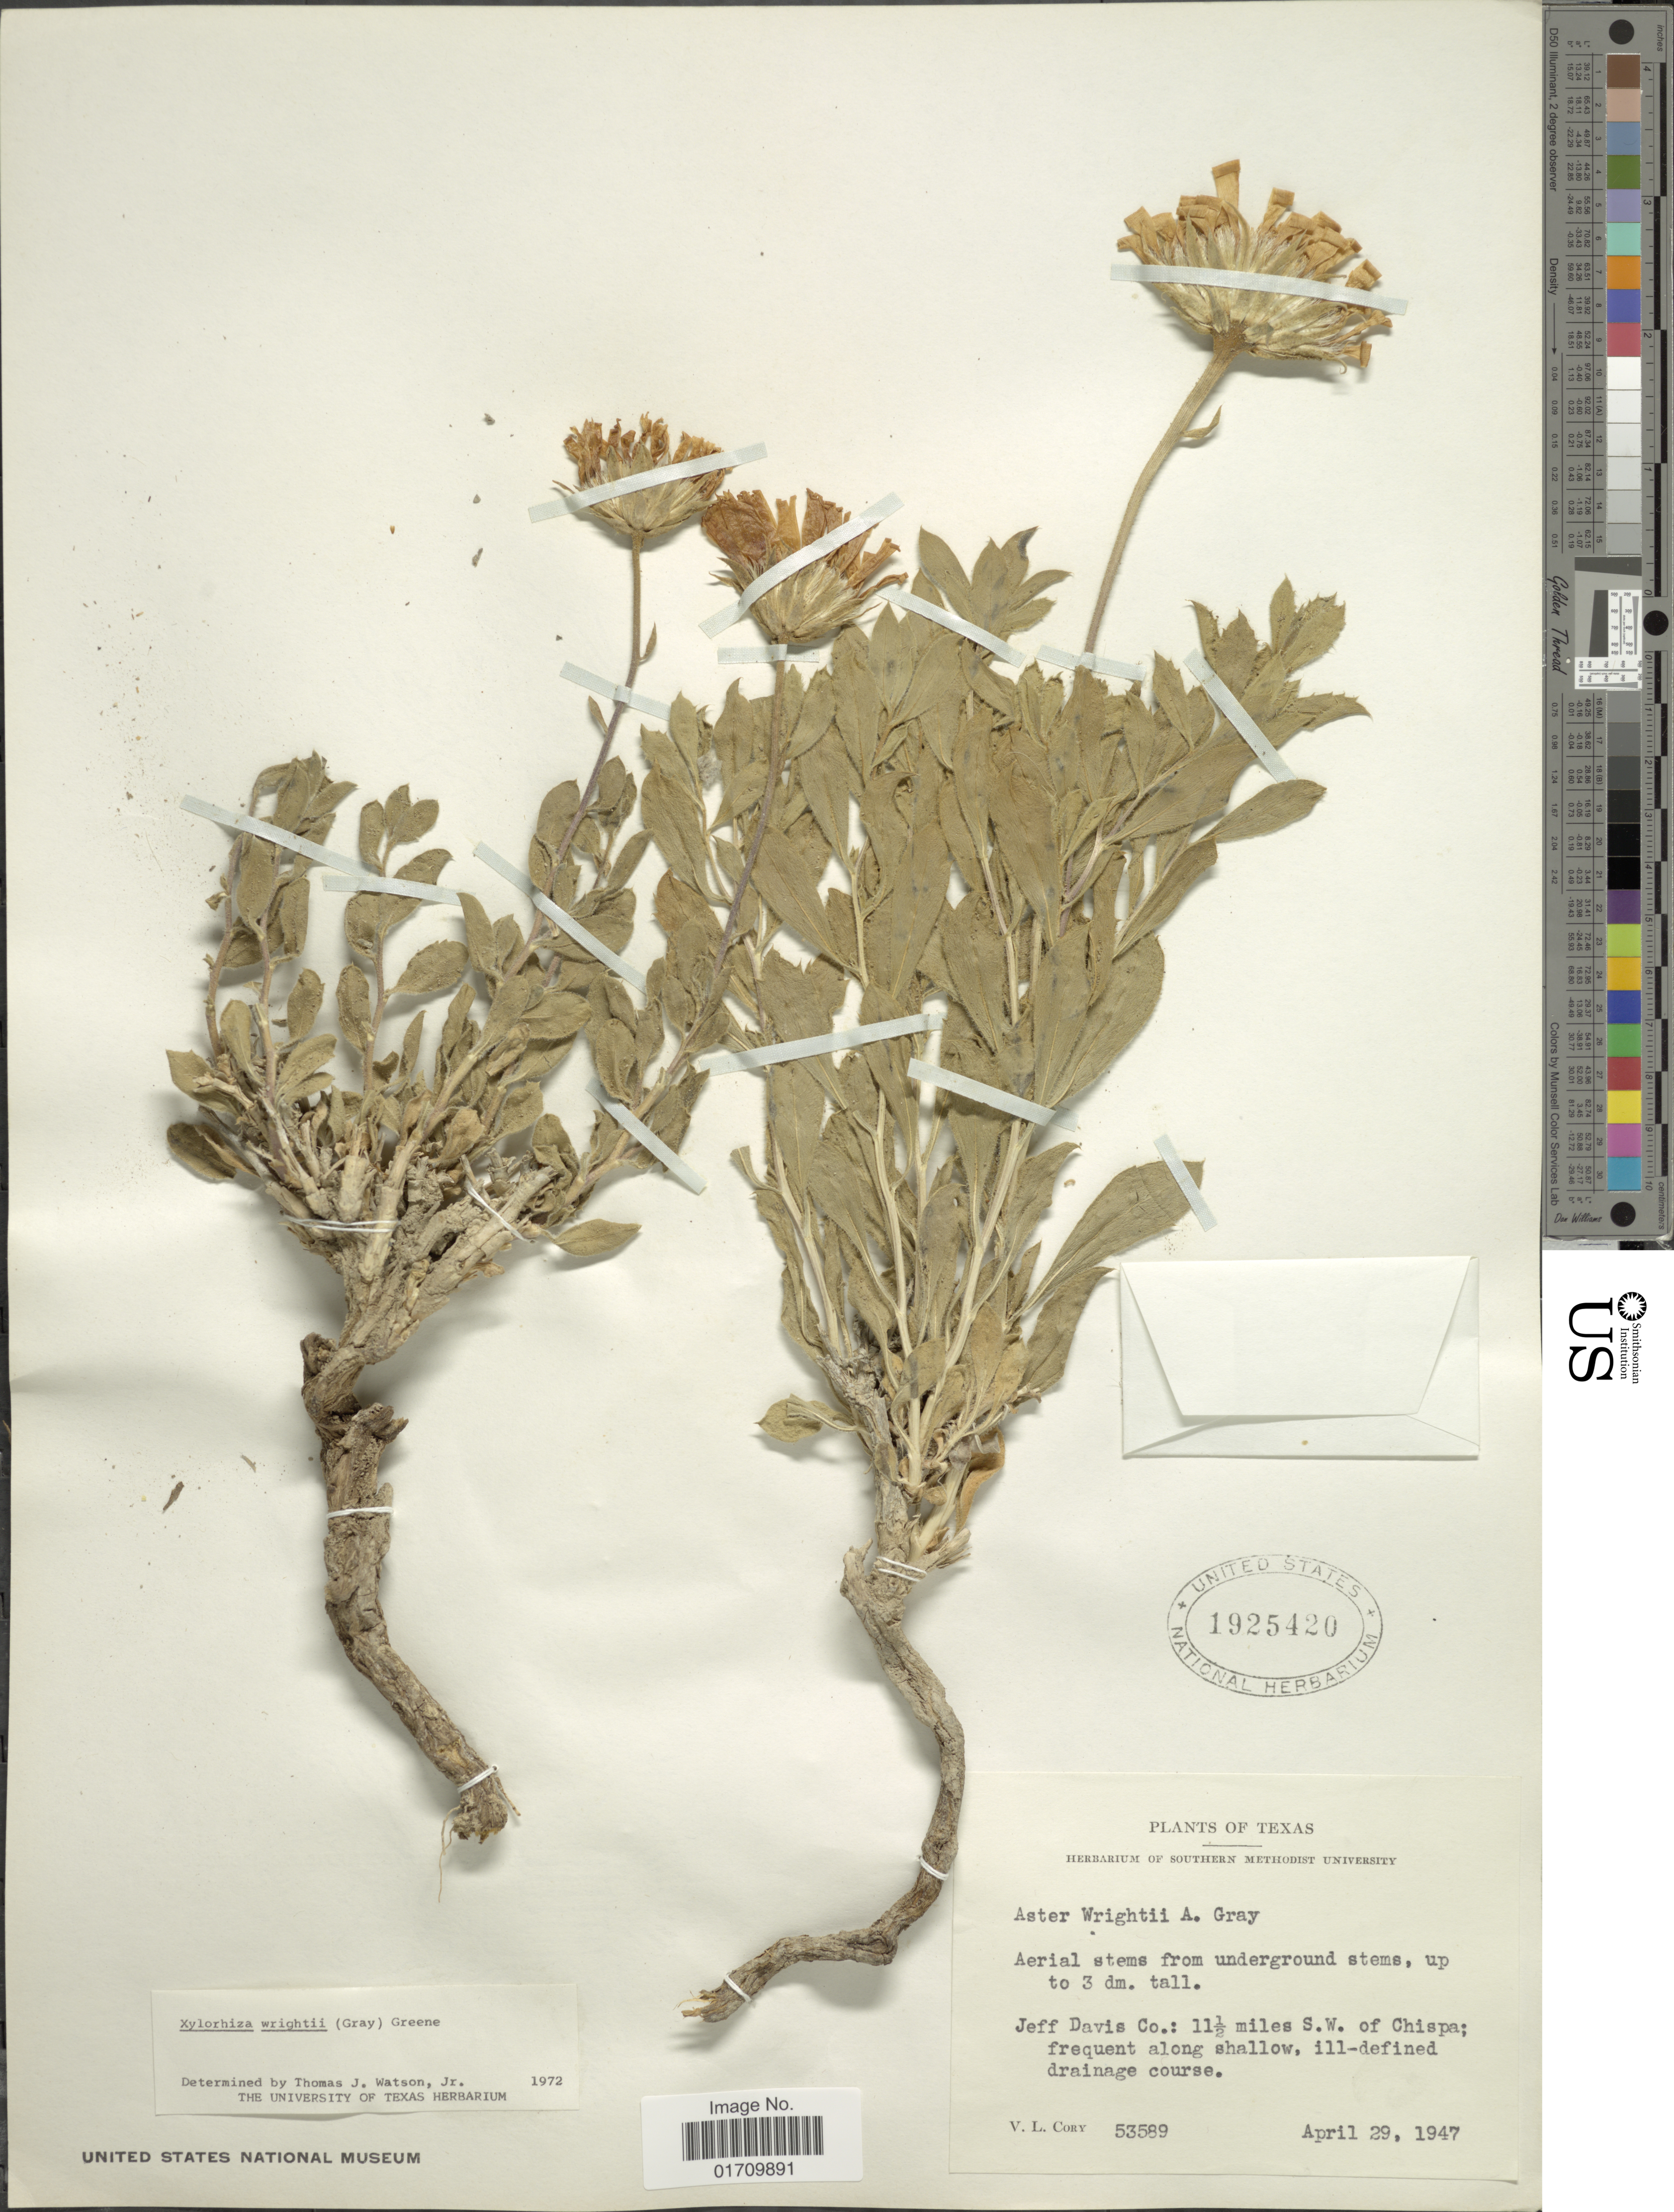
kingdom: Plantae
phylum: Tracheophyta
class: Magnoliopsida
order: Asterales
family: Asteraceae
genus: Xylorhiza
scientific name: Xylorhiza wrightii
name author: (A. Gray) Greene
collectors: V. Cory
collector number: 53589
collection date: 1947-04-29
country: United States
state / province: Texas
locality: Jeff Davis Co., 11½ miles S. W. of Chispa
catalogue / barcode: US 1925420